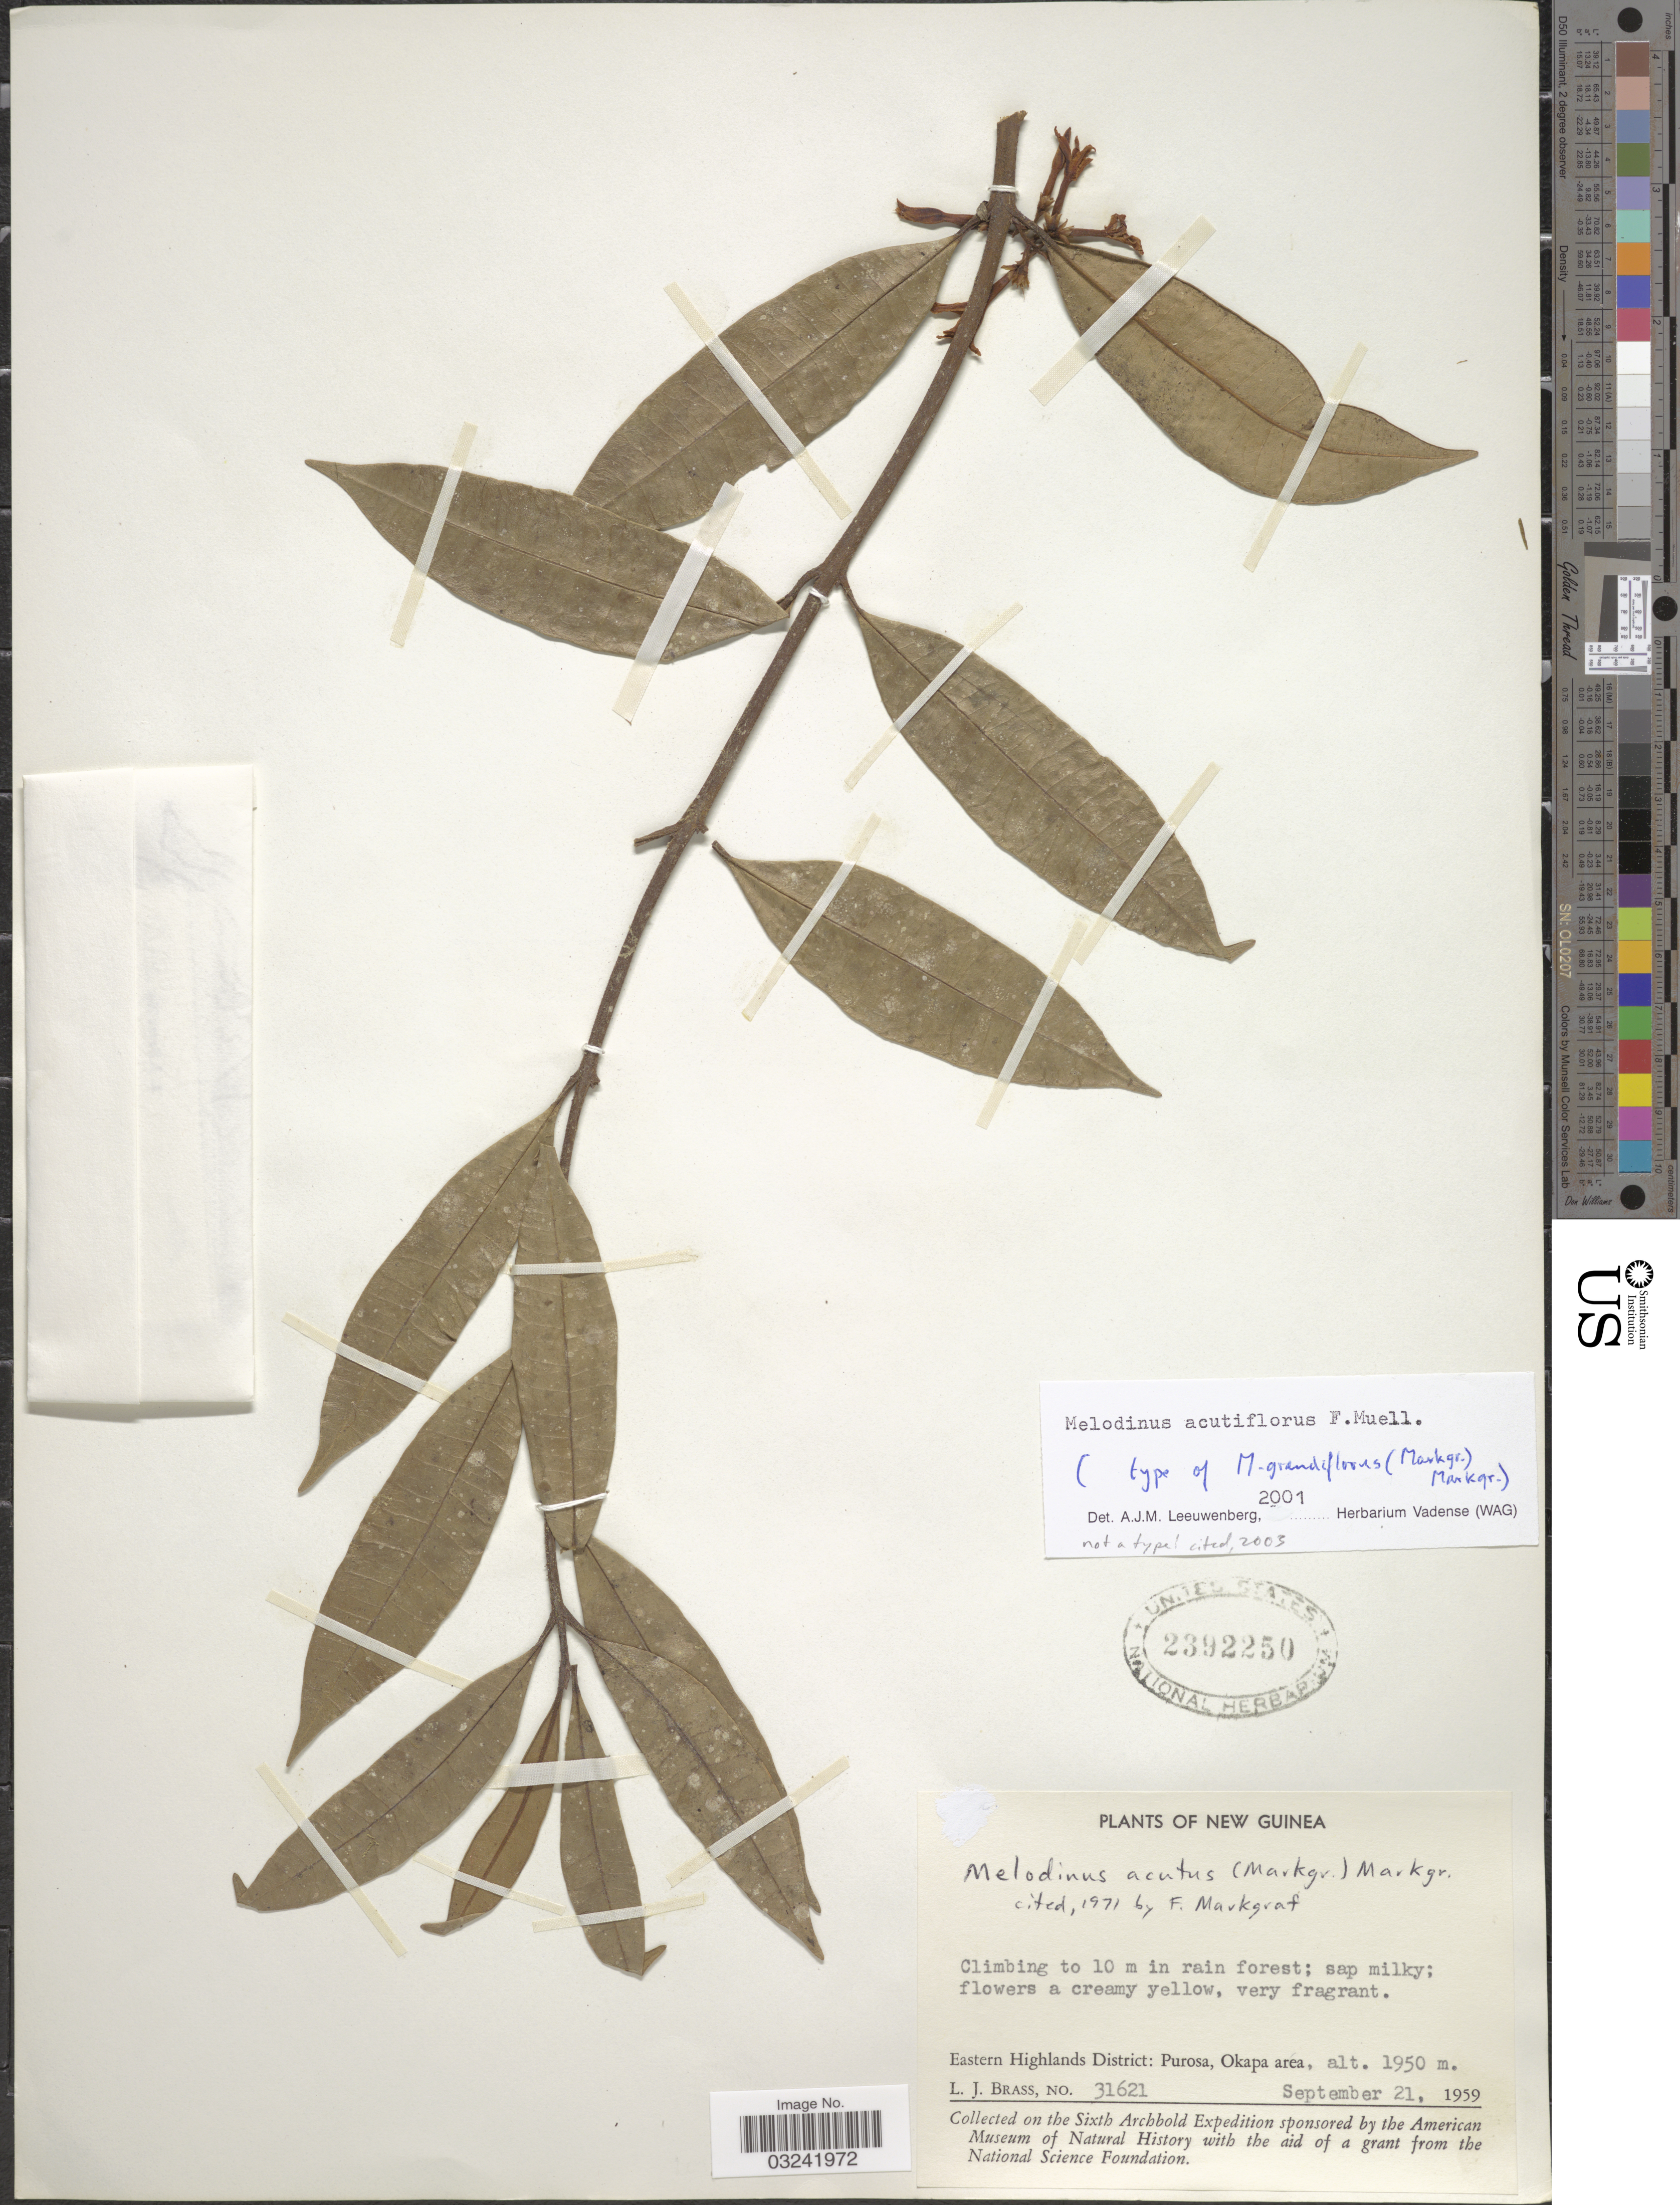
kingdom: Plantae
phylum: Tracheophyta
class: Magnoliopsida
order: Gentianales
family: Apocynaceae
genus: Melodinus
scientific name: Melodinus acutiflorus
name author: F. Muell.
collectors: L. J. Brass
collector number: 31621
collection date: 1959-09-21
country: Papua New Guinea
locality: New Guinea, Eastern Highlands District: Purusa, Okapa area.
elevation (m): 1950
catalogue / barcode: US 2392250